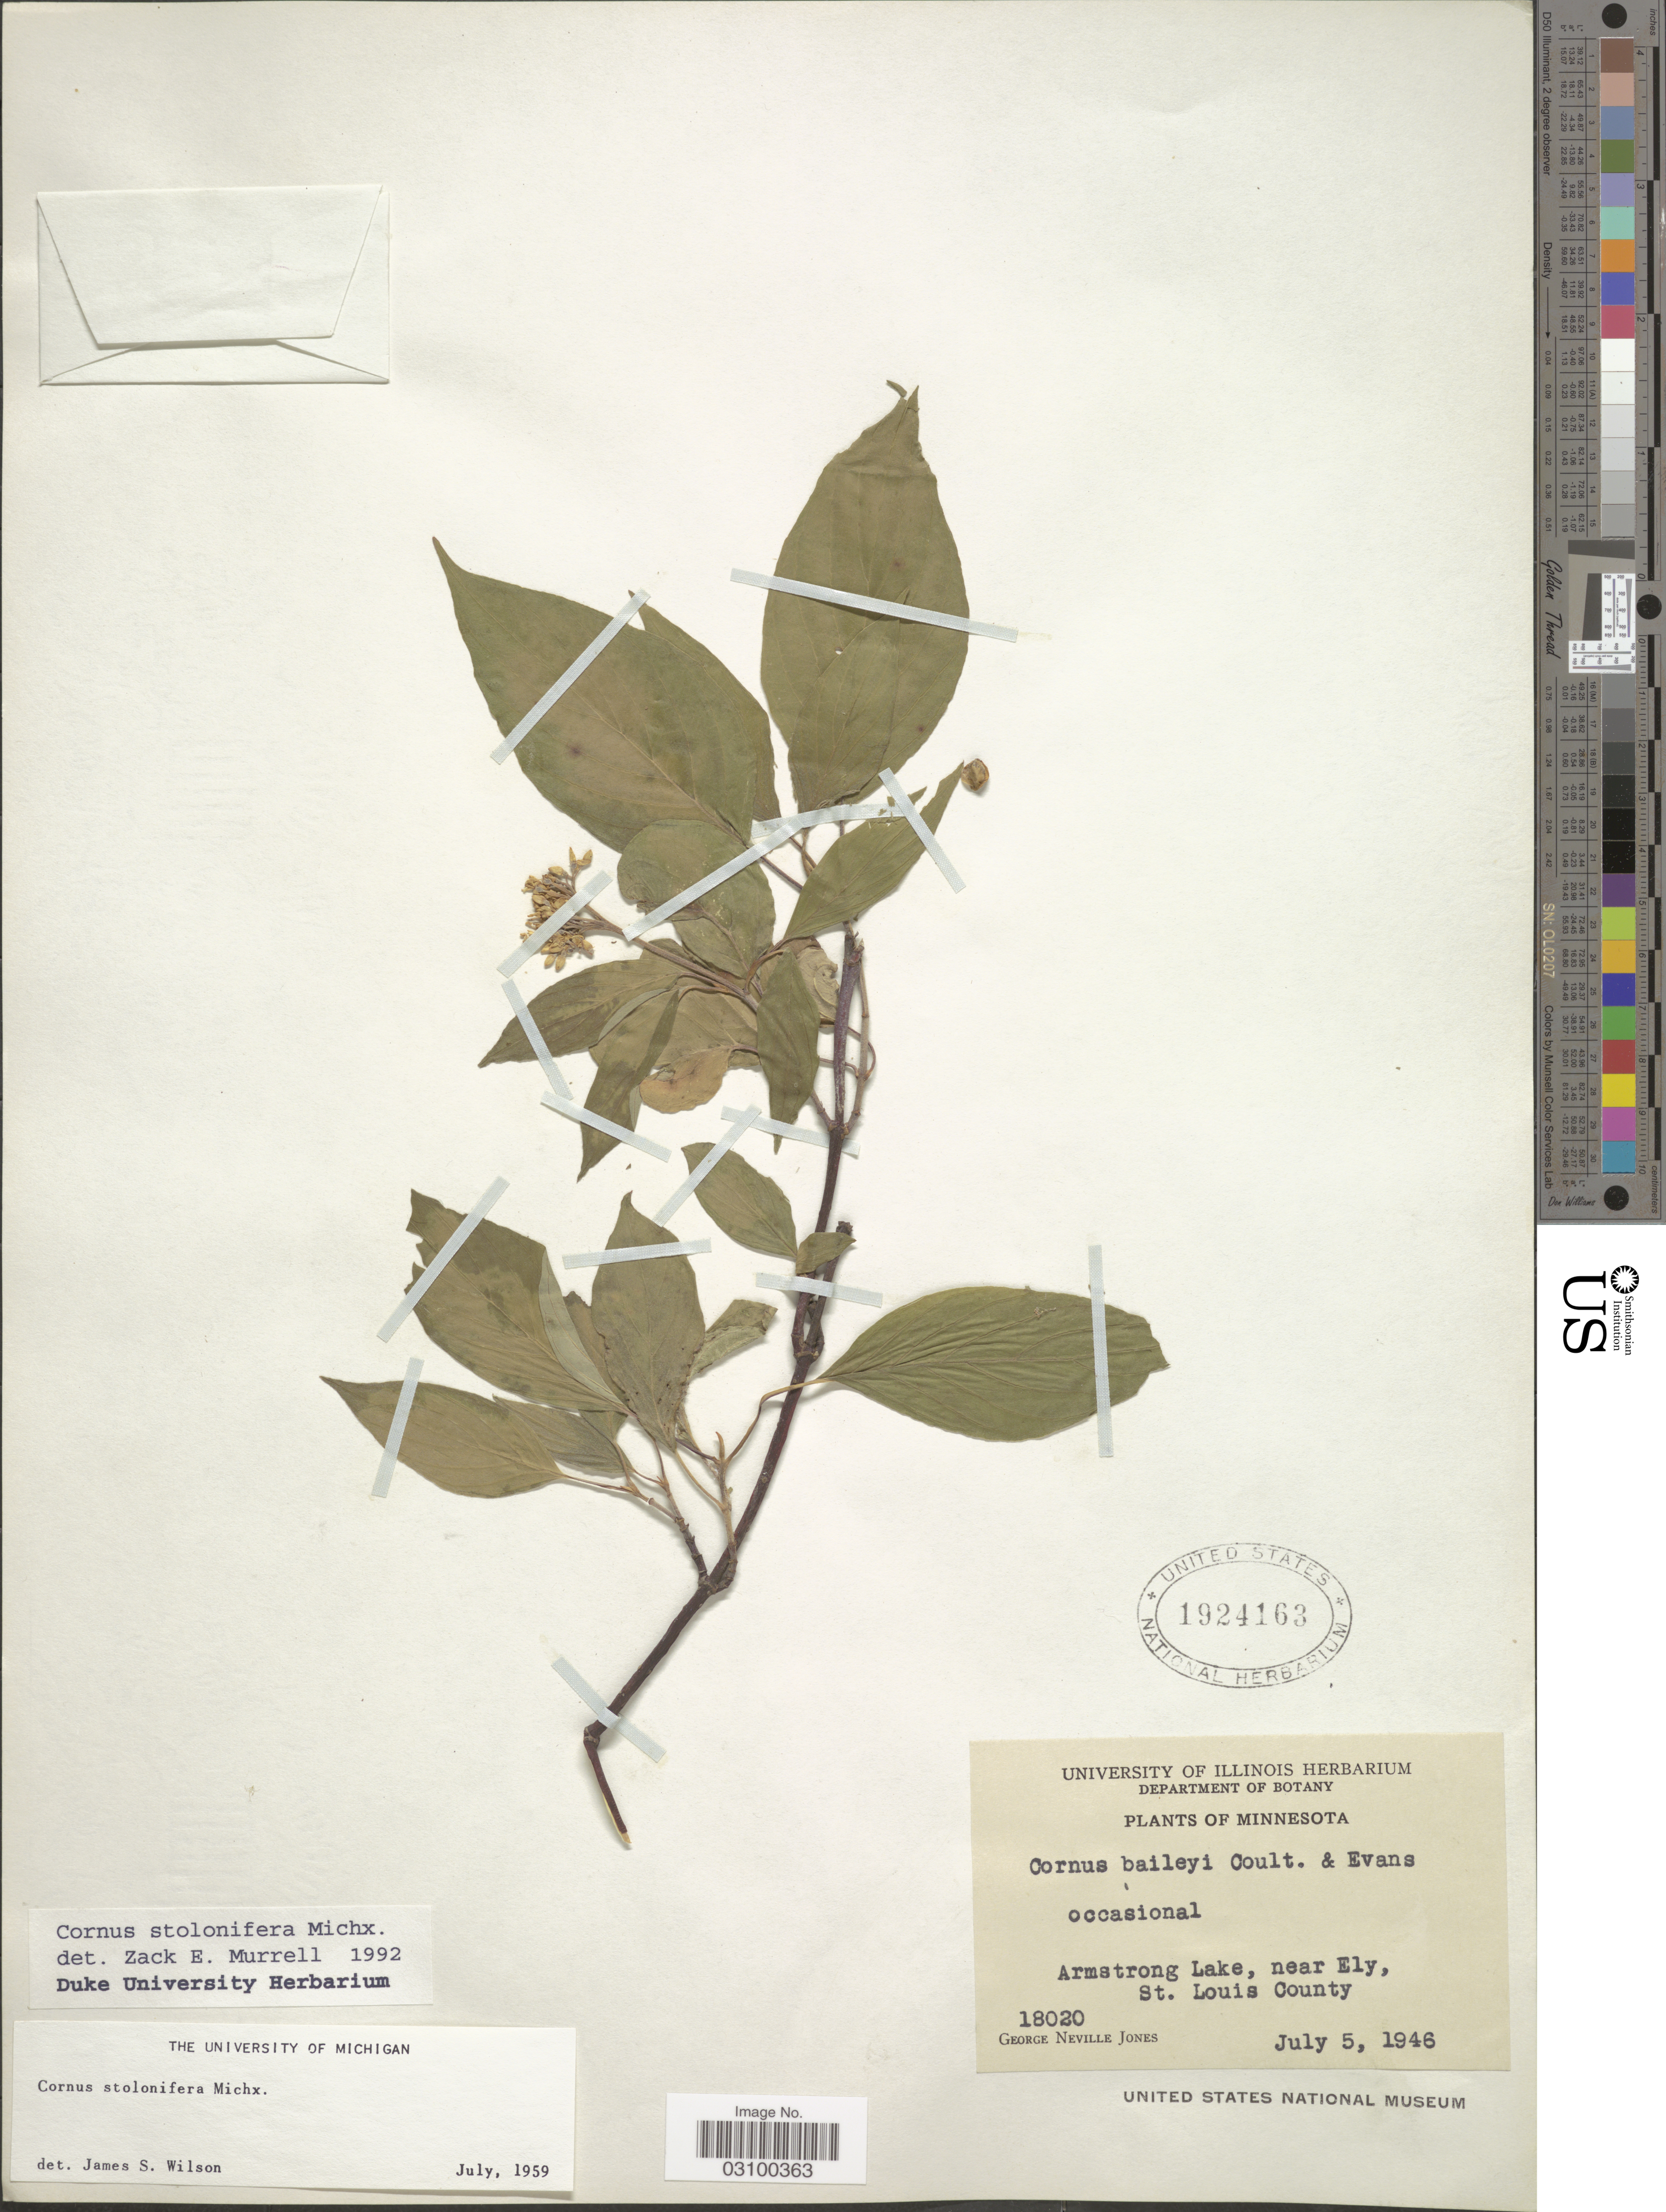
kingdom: Plantae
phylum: Tracheophyta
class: Magnoliopsida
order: Cornales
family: Cornaceae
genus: Cornus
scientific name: Cornus sericea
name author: L.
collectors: G. N. Jones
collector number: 18020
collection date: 1946-07-05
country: United States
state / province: Minnesota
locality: Armstrong Lake, near Ely, St. Louis County.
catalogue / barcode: US 1924163